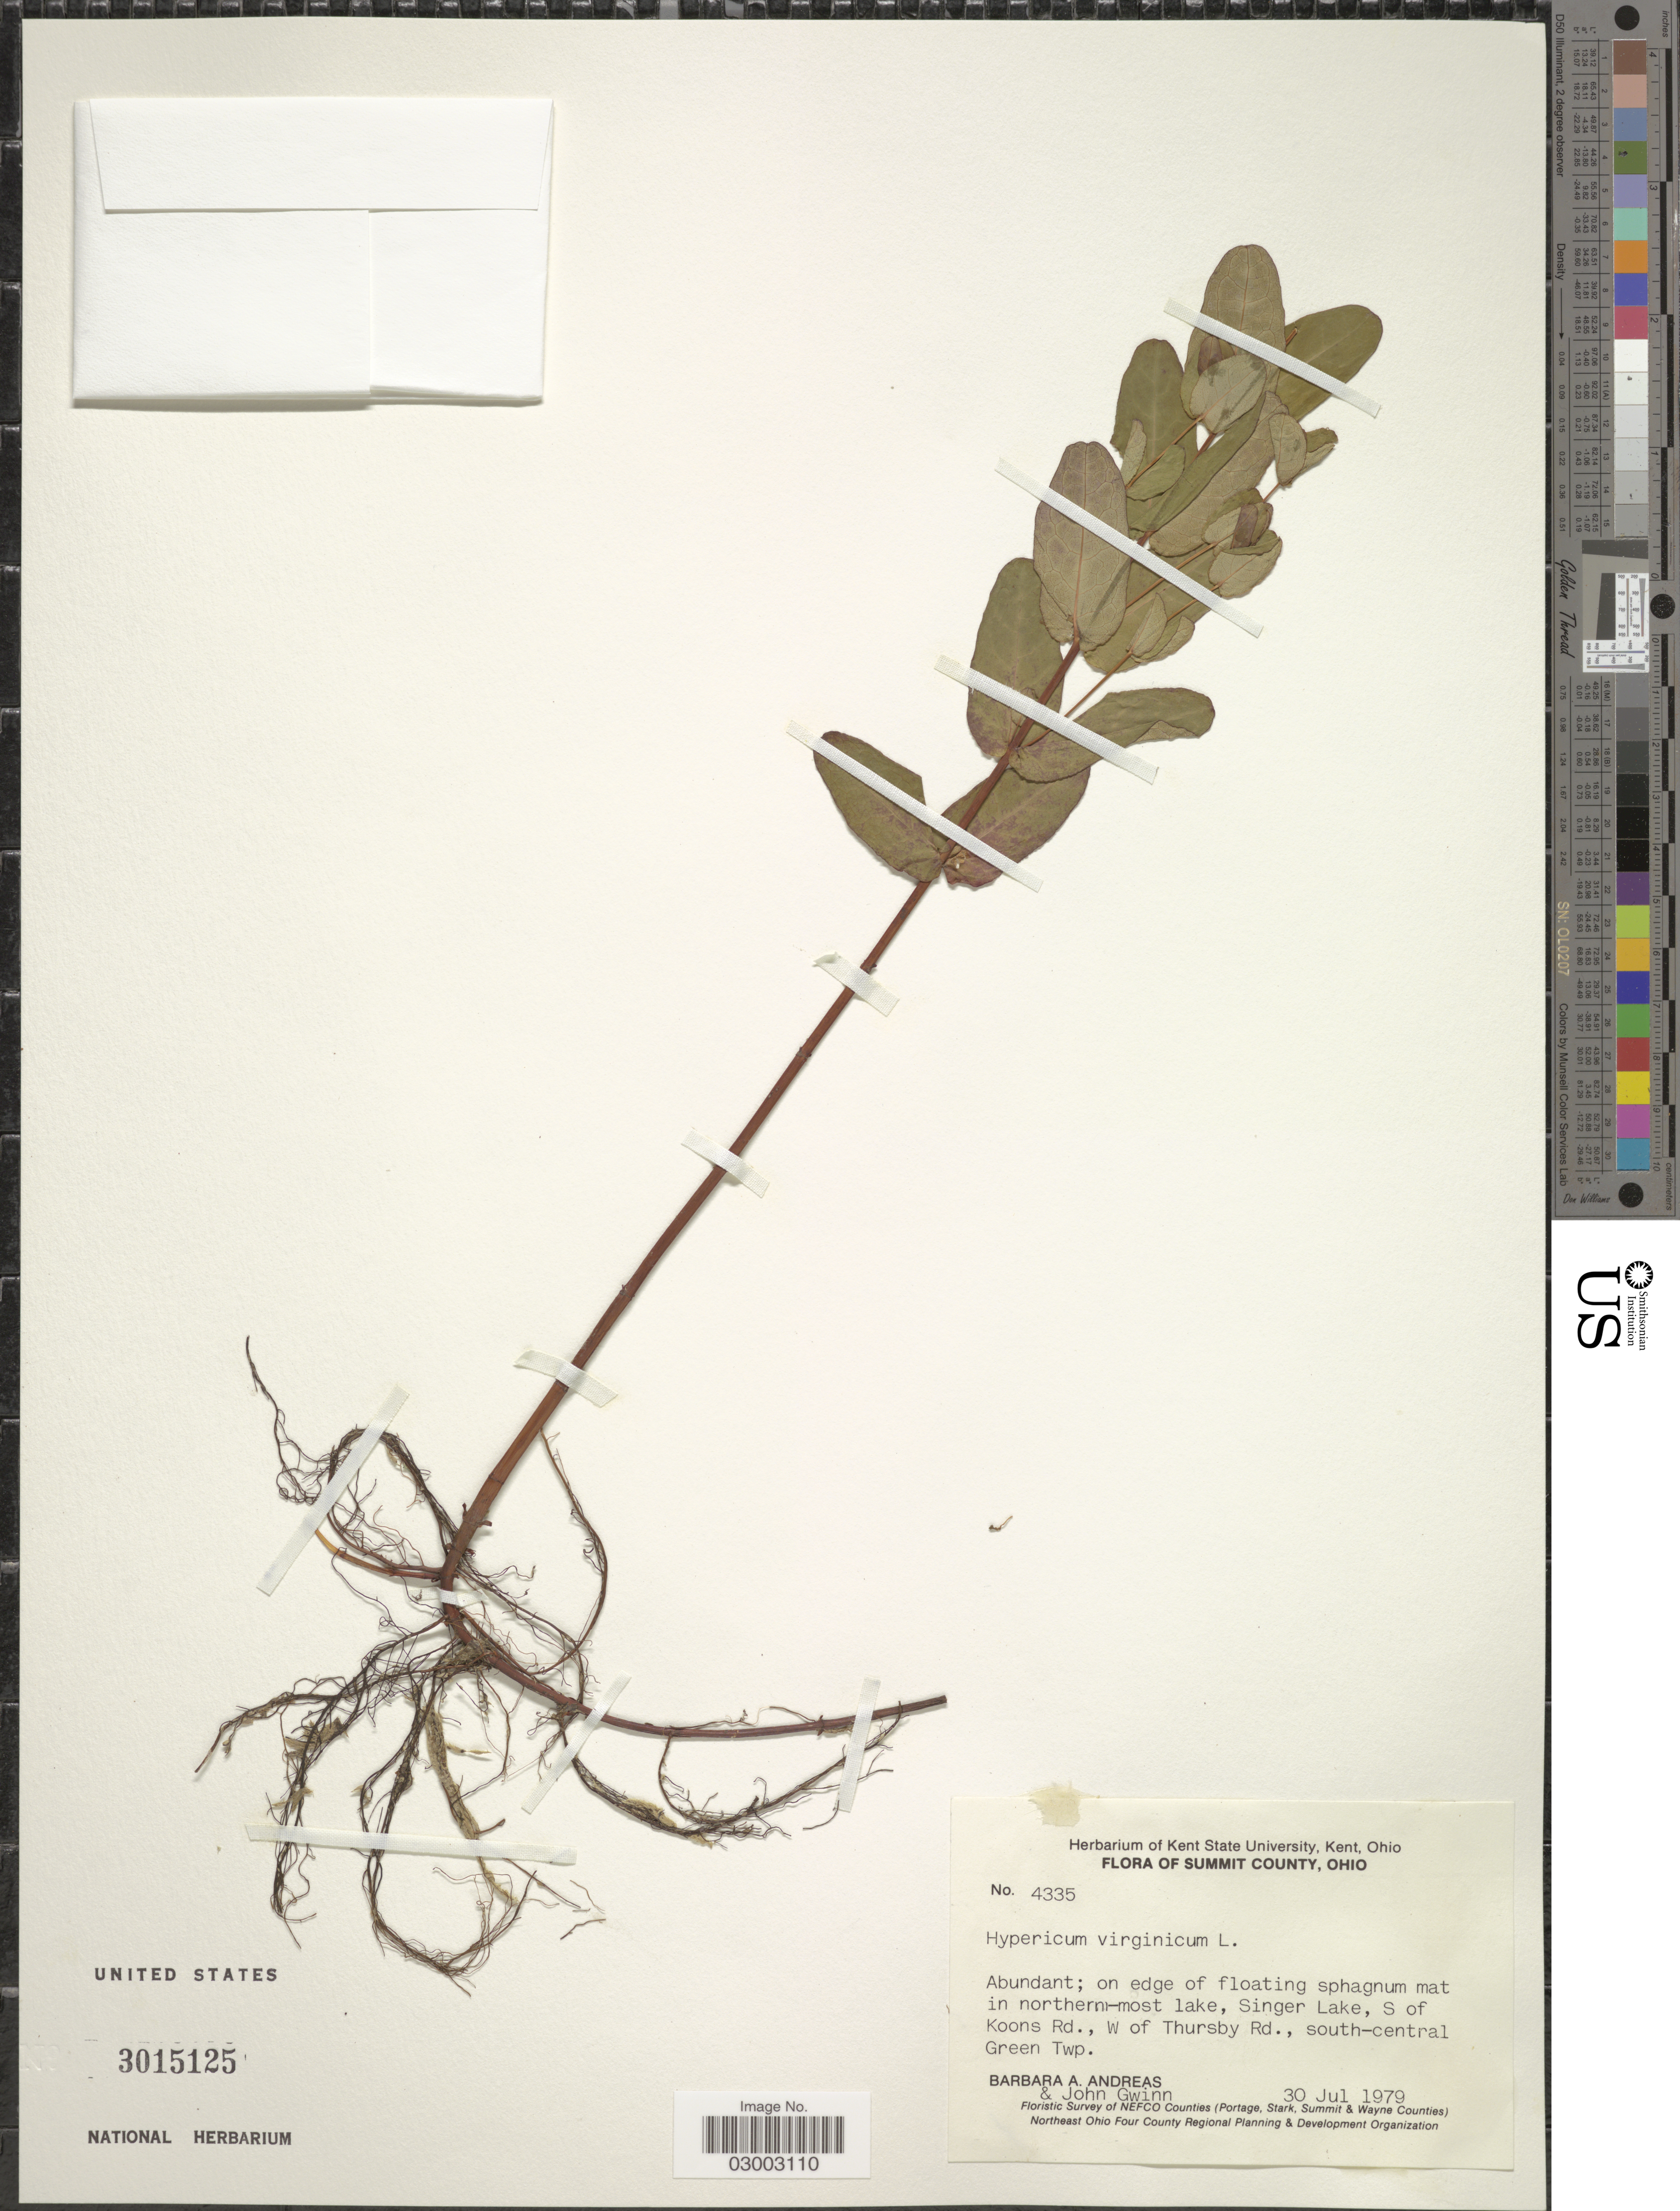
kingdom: Plantae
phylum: Tracheophyta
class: Magnoliopsida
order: Malpighiales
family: Hypericaceae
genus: Hypericum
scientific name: Hypericum sp.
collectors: B. A. Andreas & J. Gwinn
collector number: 4335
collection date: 1979-07-30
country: United States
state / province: Ohio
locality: Summit County, on edge of floating sphagnum mat in northern-most lake, Singer lake, S of Koons Rd., W of Thursby Rd., south-central Green Twp.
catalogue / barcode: US 3015125